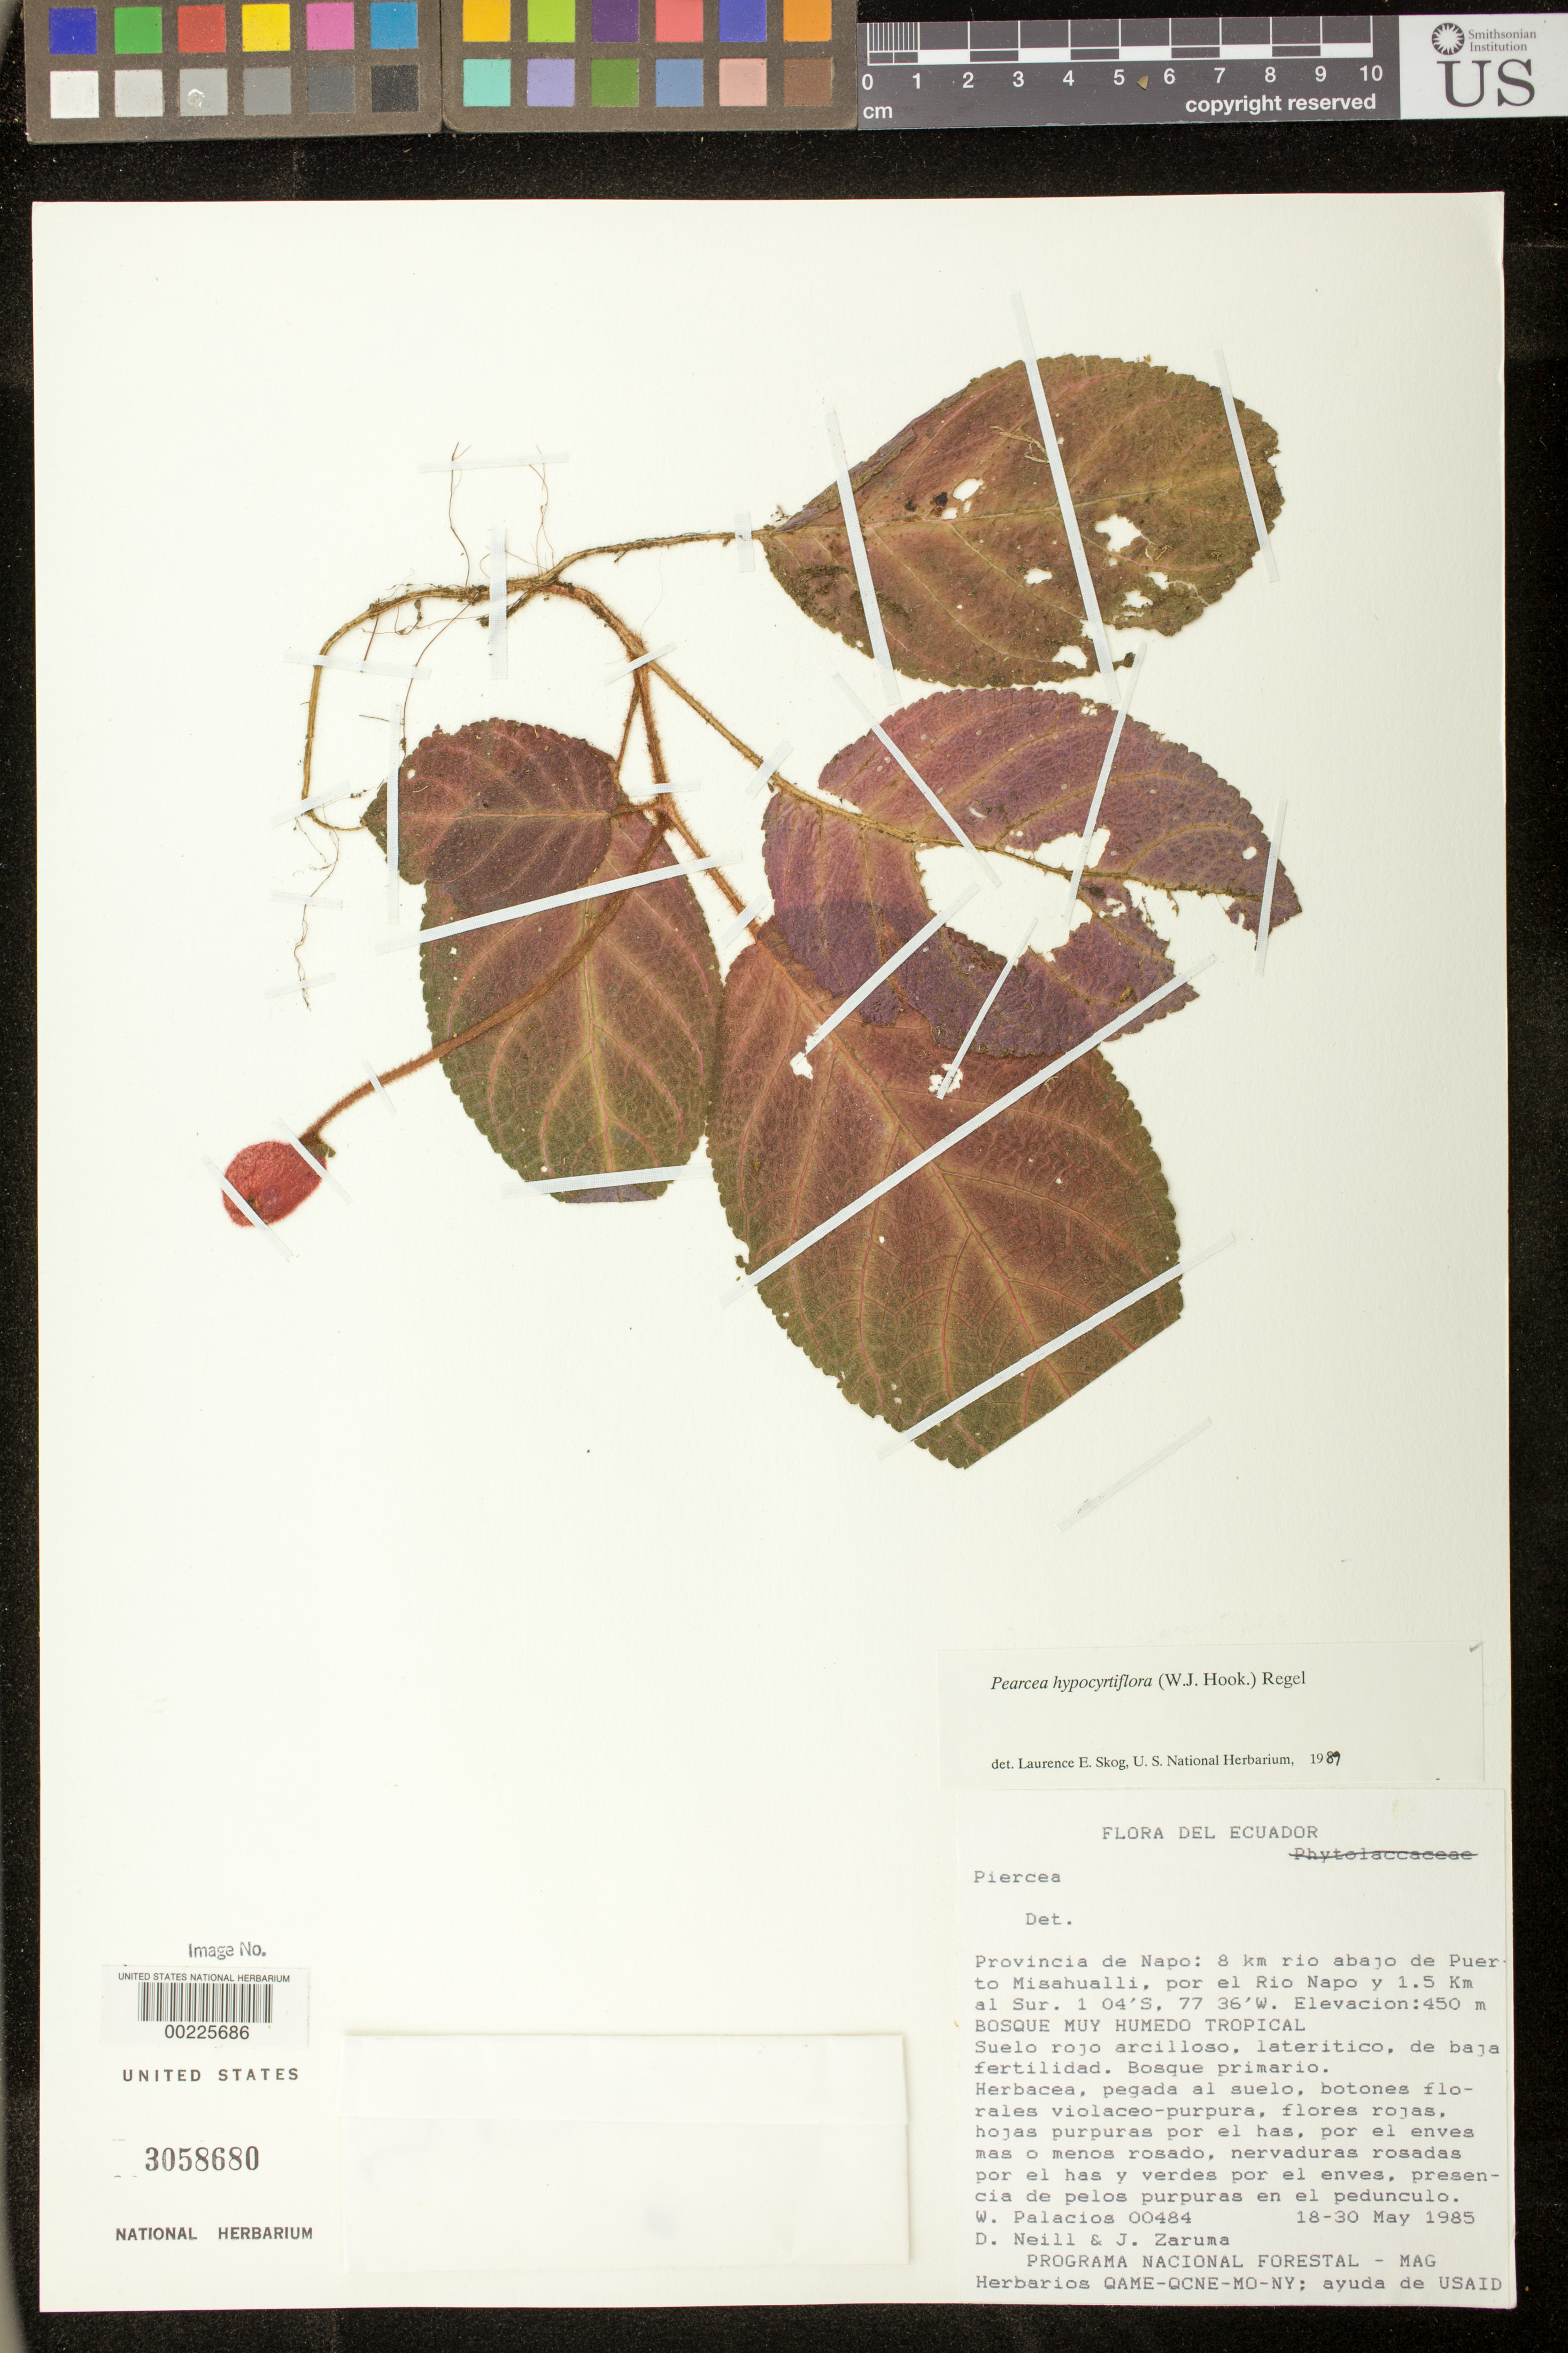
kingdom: Plantae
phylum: Tracheophyta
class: Magnoliopsida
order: Lamiales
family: Gesneriaceae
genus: Pearcea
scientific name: Pearcea hypocyrtiflora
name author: (Hook. f.) Regel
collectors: W. Palacios & et al.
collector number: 484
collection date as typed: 18-30 May 1985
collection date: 1985-05-18/1985-05-30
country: Ecuador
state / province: Napo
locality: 8 km Rio below Puerto Misahualli, for Rio Napo and 1.5 km S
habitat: Very humid tropical forest ...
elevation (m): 450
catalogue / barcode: US 3058680